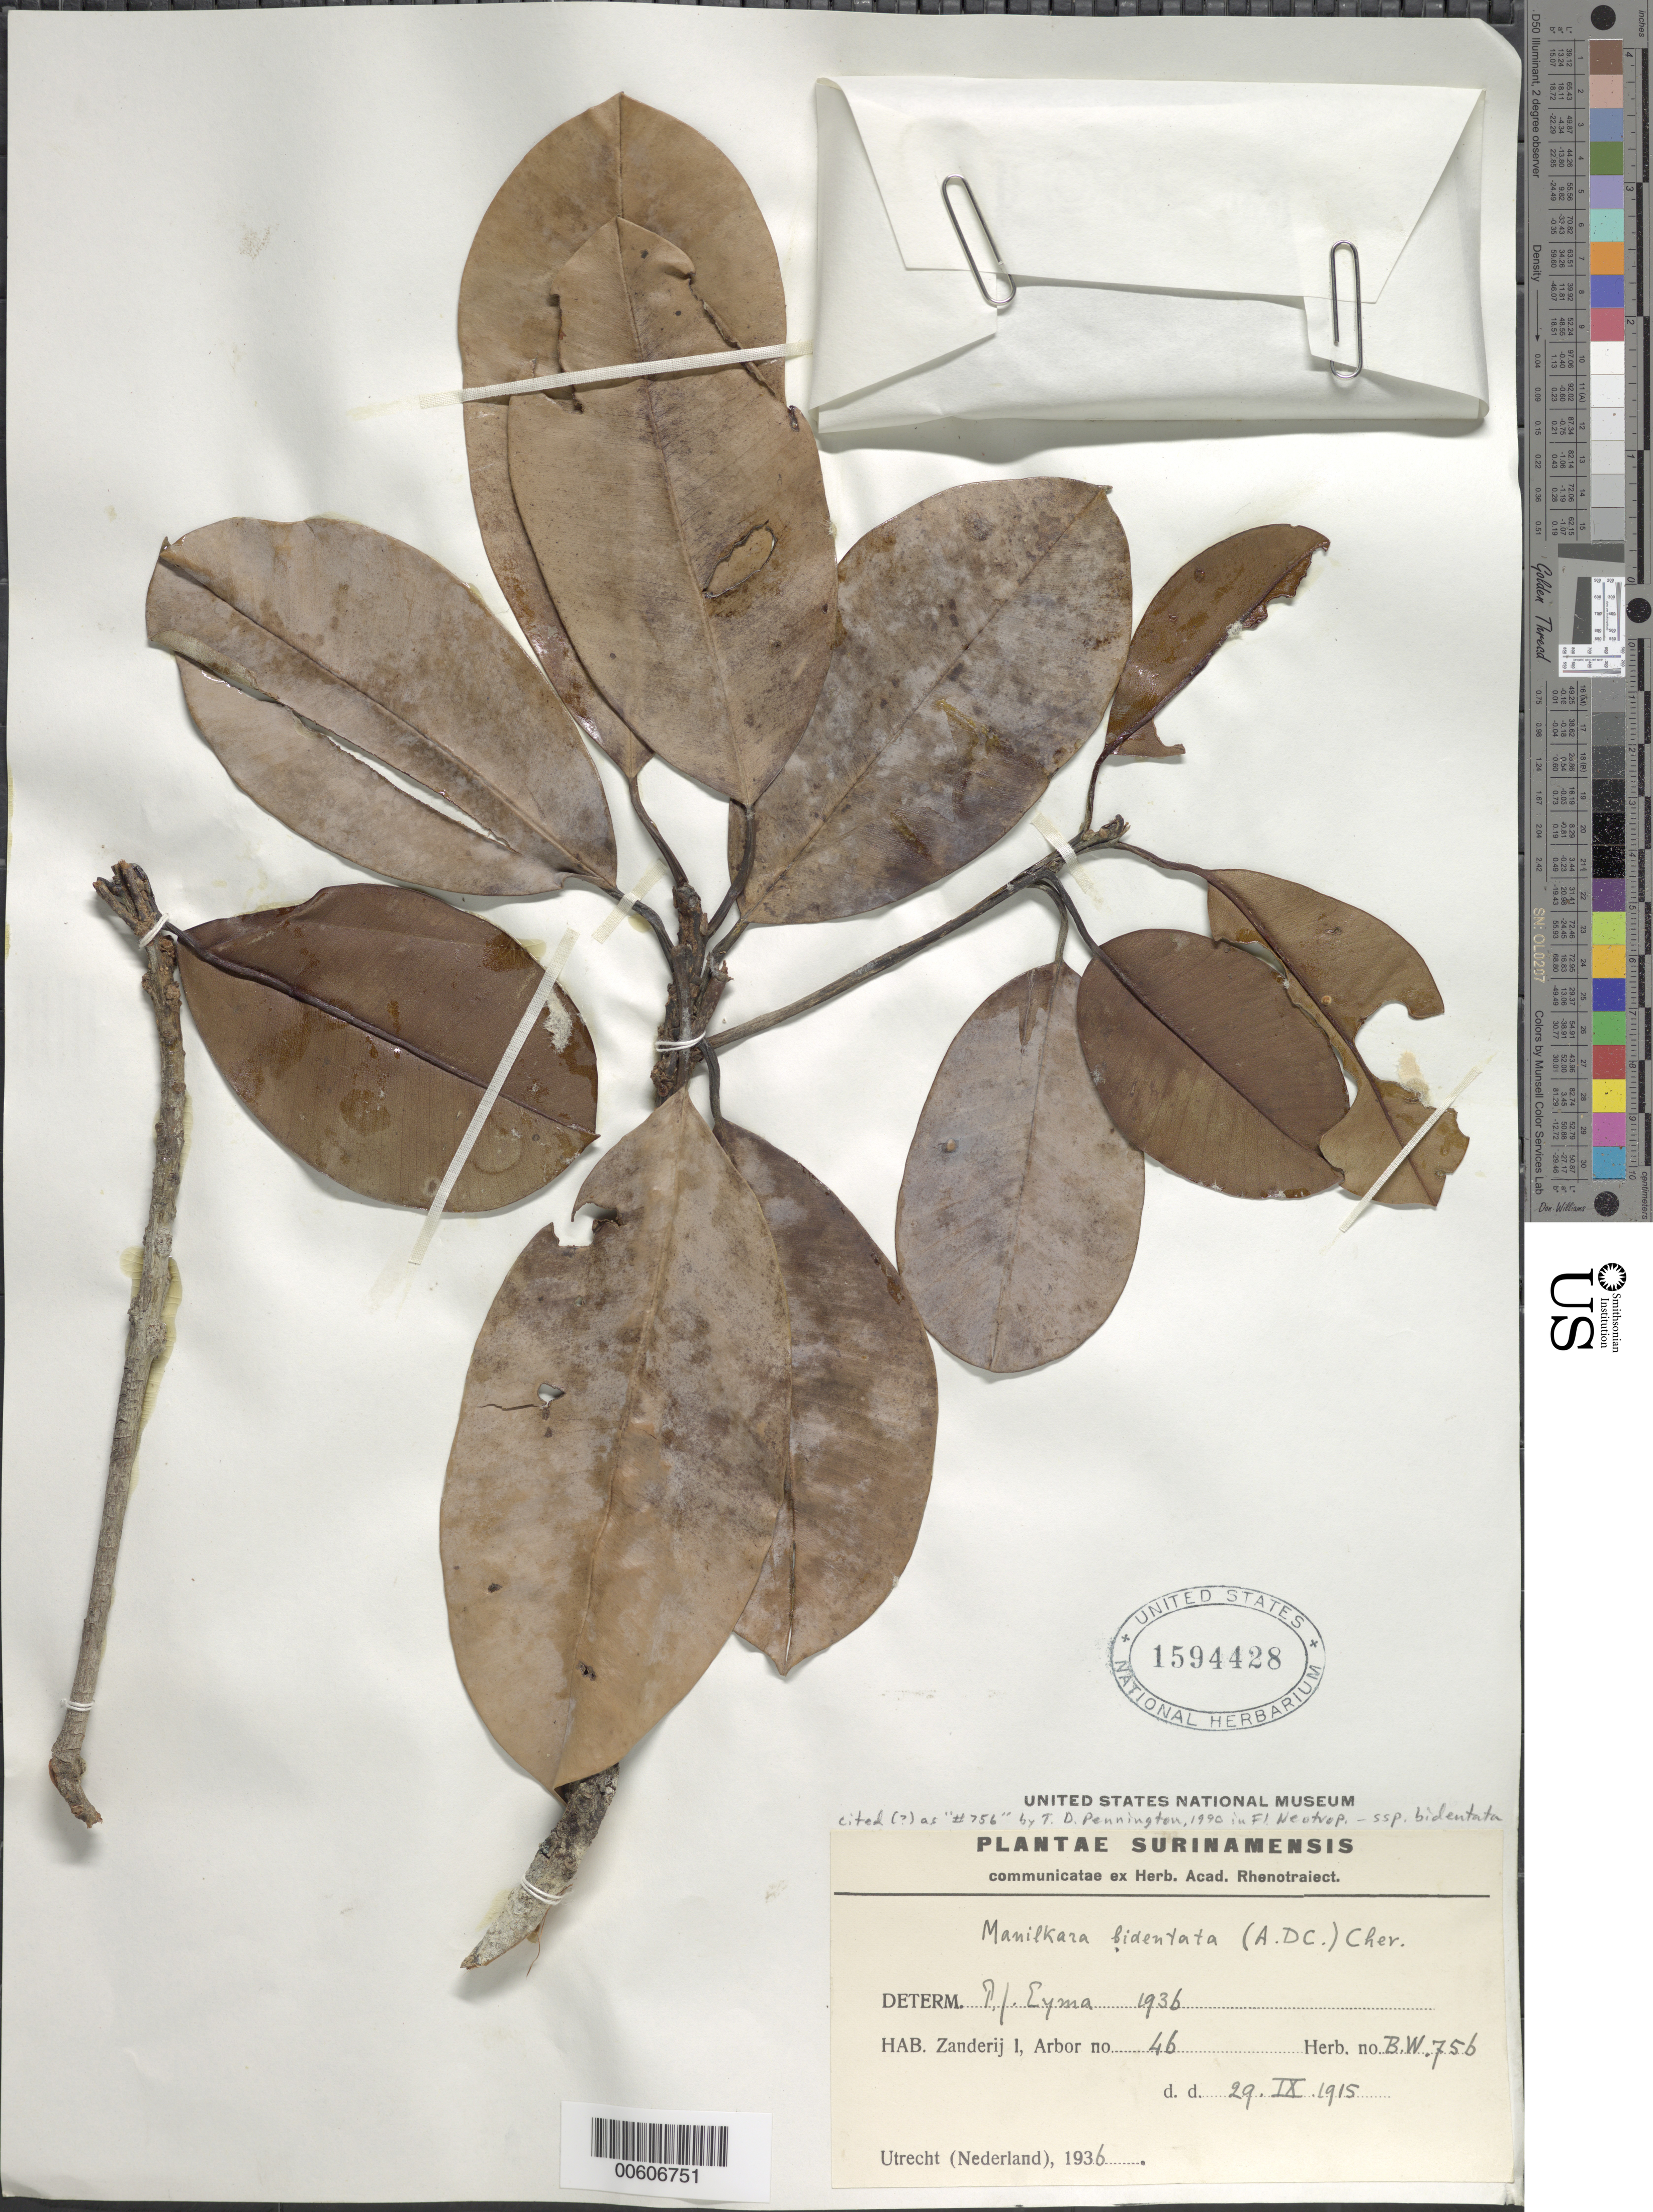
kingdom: Plantae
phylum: Tracheophyta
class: Magnoliopsida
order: Ericales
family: Sapotaceae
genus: Manilkara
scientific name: Manilkara bidentata subsp. bidentata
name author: (A. DC.) A. Chev.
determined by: Pennington, T. D., (K)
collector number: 756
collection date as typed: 29-Sep-15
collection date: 1915-09-29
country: Suriname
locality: Zanderij I., Forest Reserve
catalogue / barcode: US 1594428